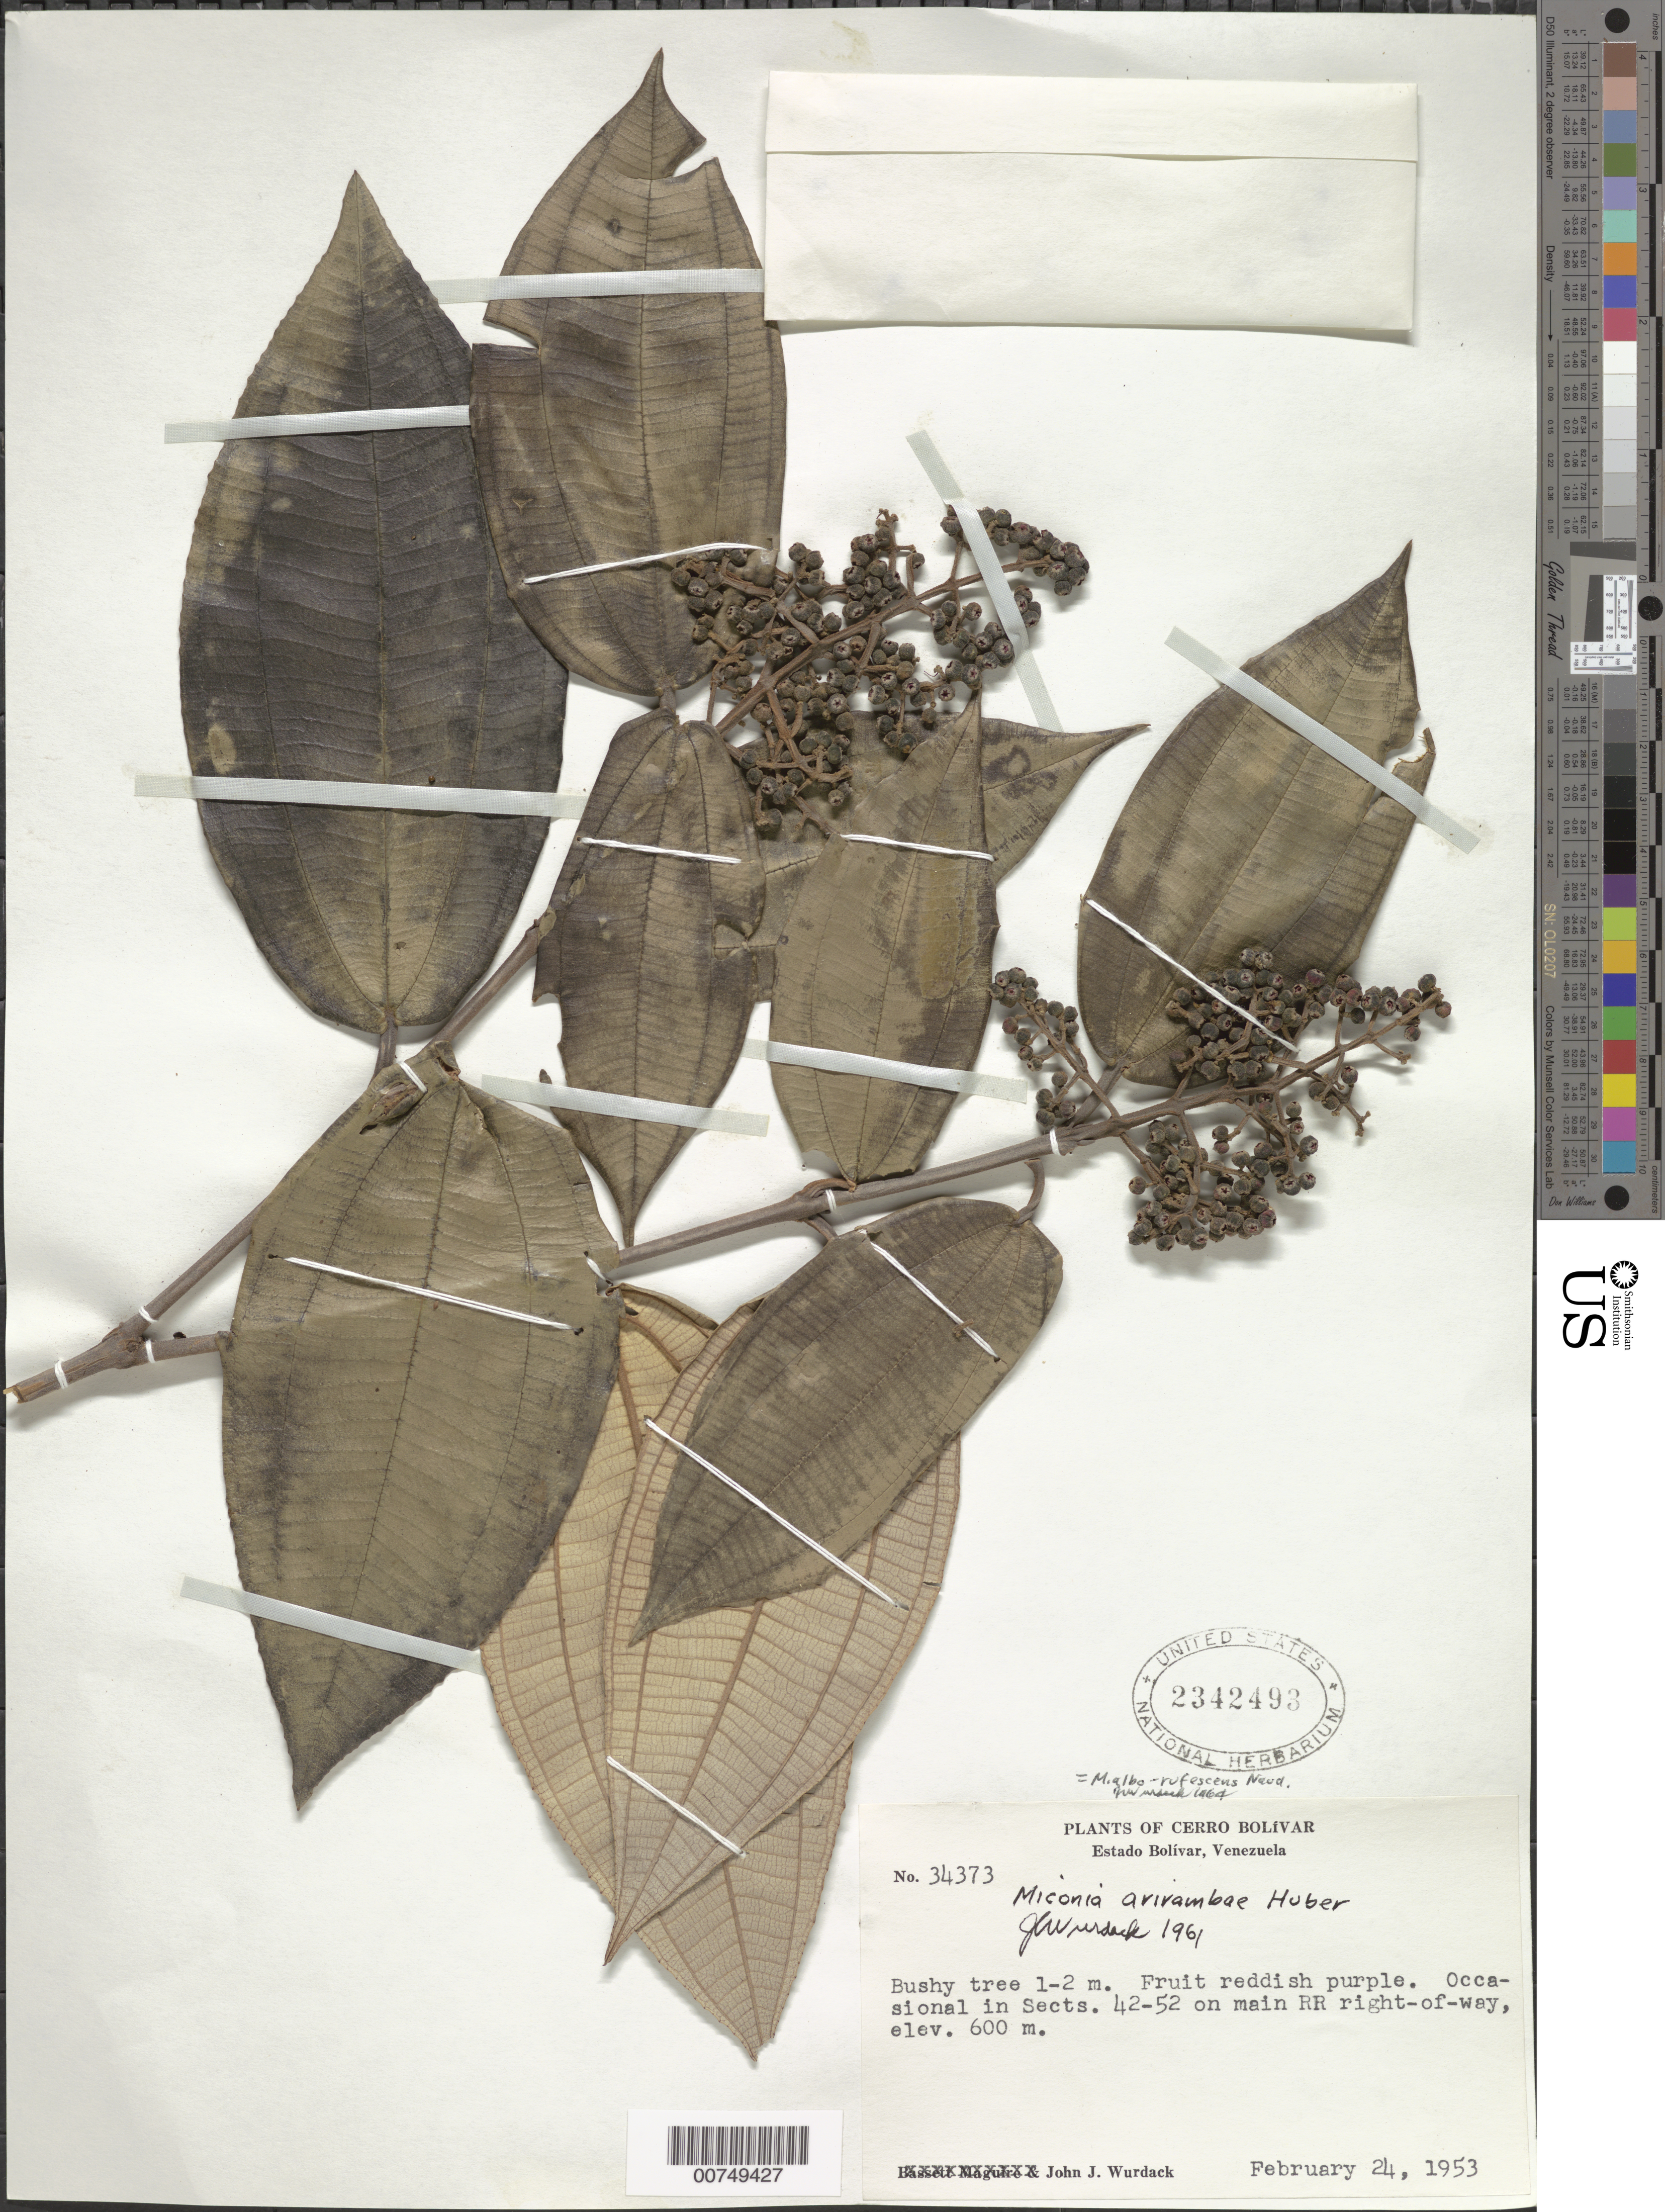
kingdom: Plantae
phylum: Tracheophyta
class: Magnoliopsida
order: Myrtales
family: Melastomataceae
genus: Miconia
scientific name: Miconia alborufescens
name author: Naudin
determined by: Wurdack, John J., (US), US (UNITED STATES)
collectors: J. J. Wurdack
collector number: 34373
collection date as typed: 24-Feb-53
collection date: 1953-02-24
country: Venezuela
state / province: Bolívar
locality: Sections 42-52, main railroad right of way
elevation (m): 600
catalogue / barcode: US 2342493